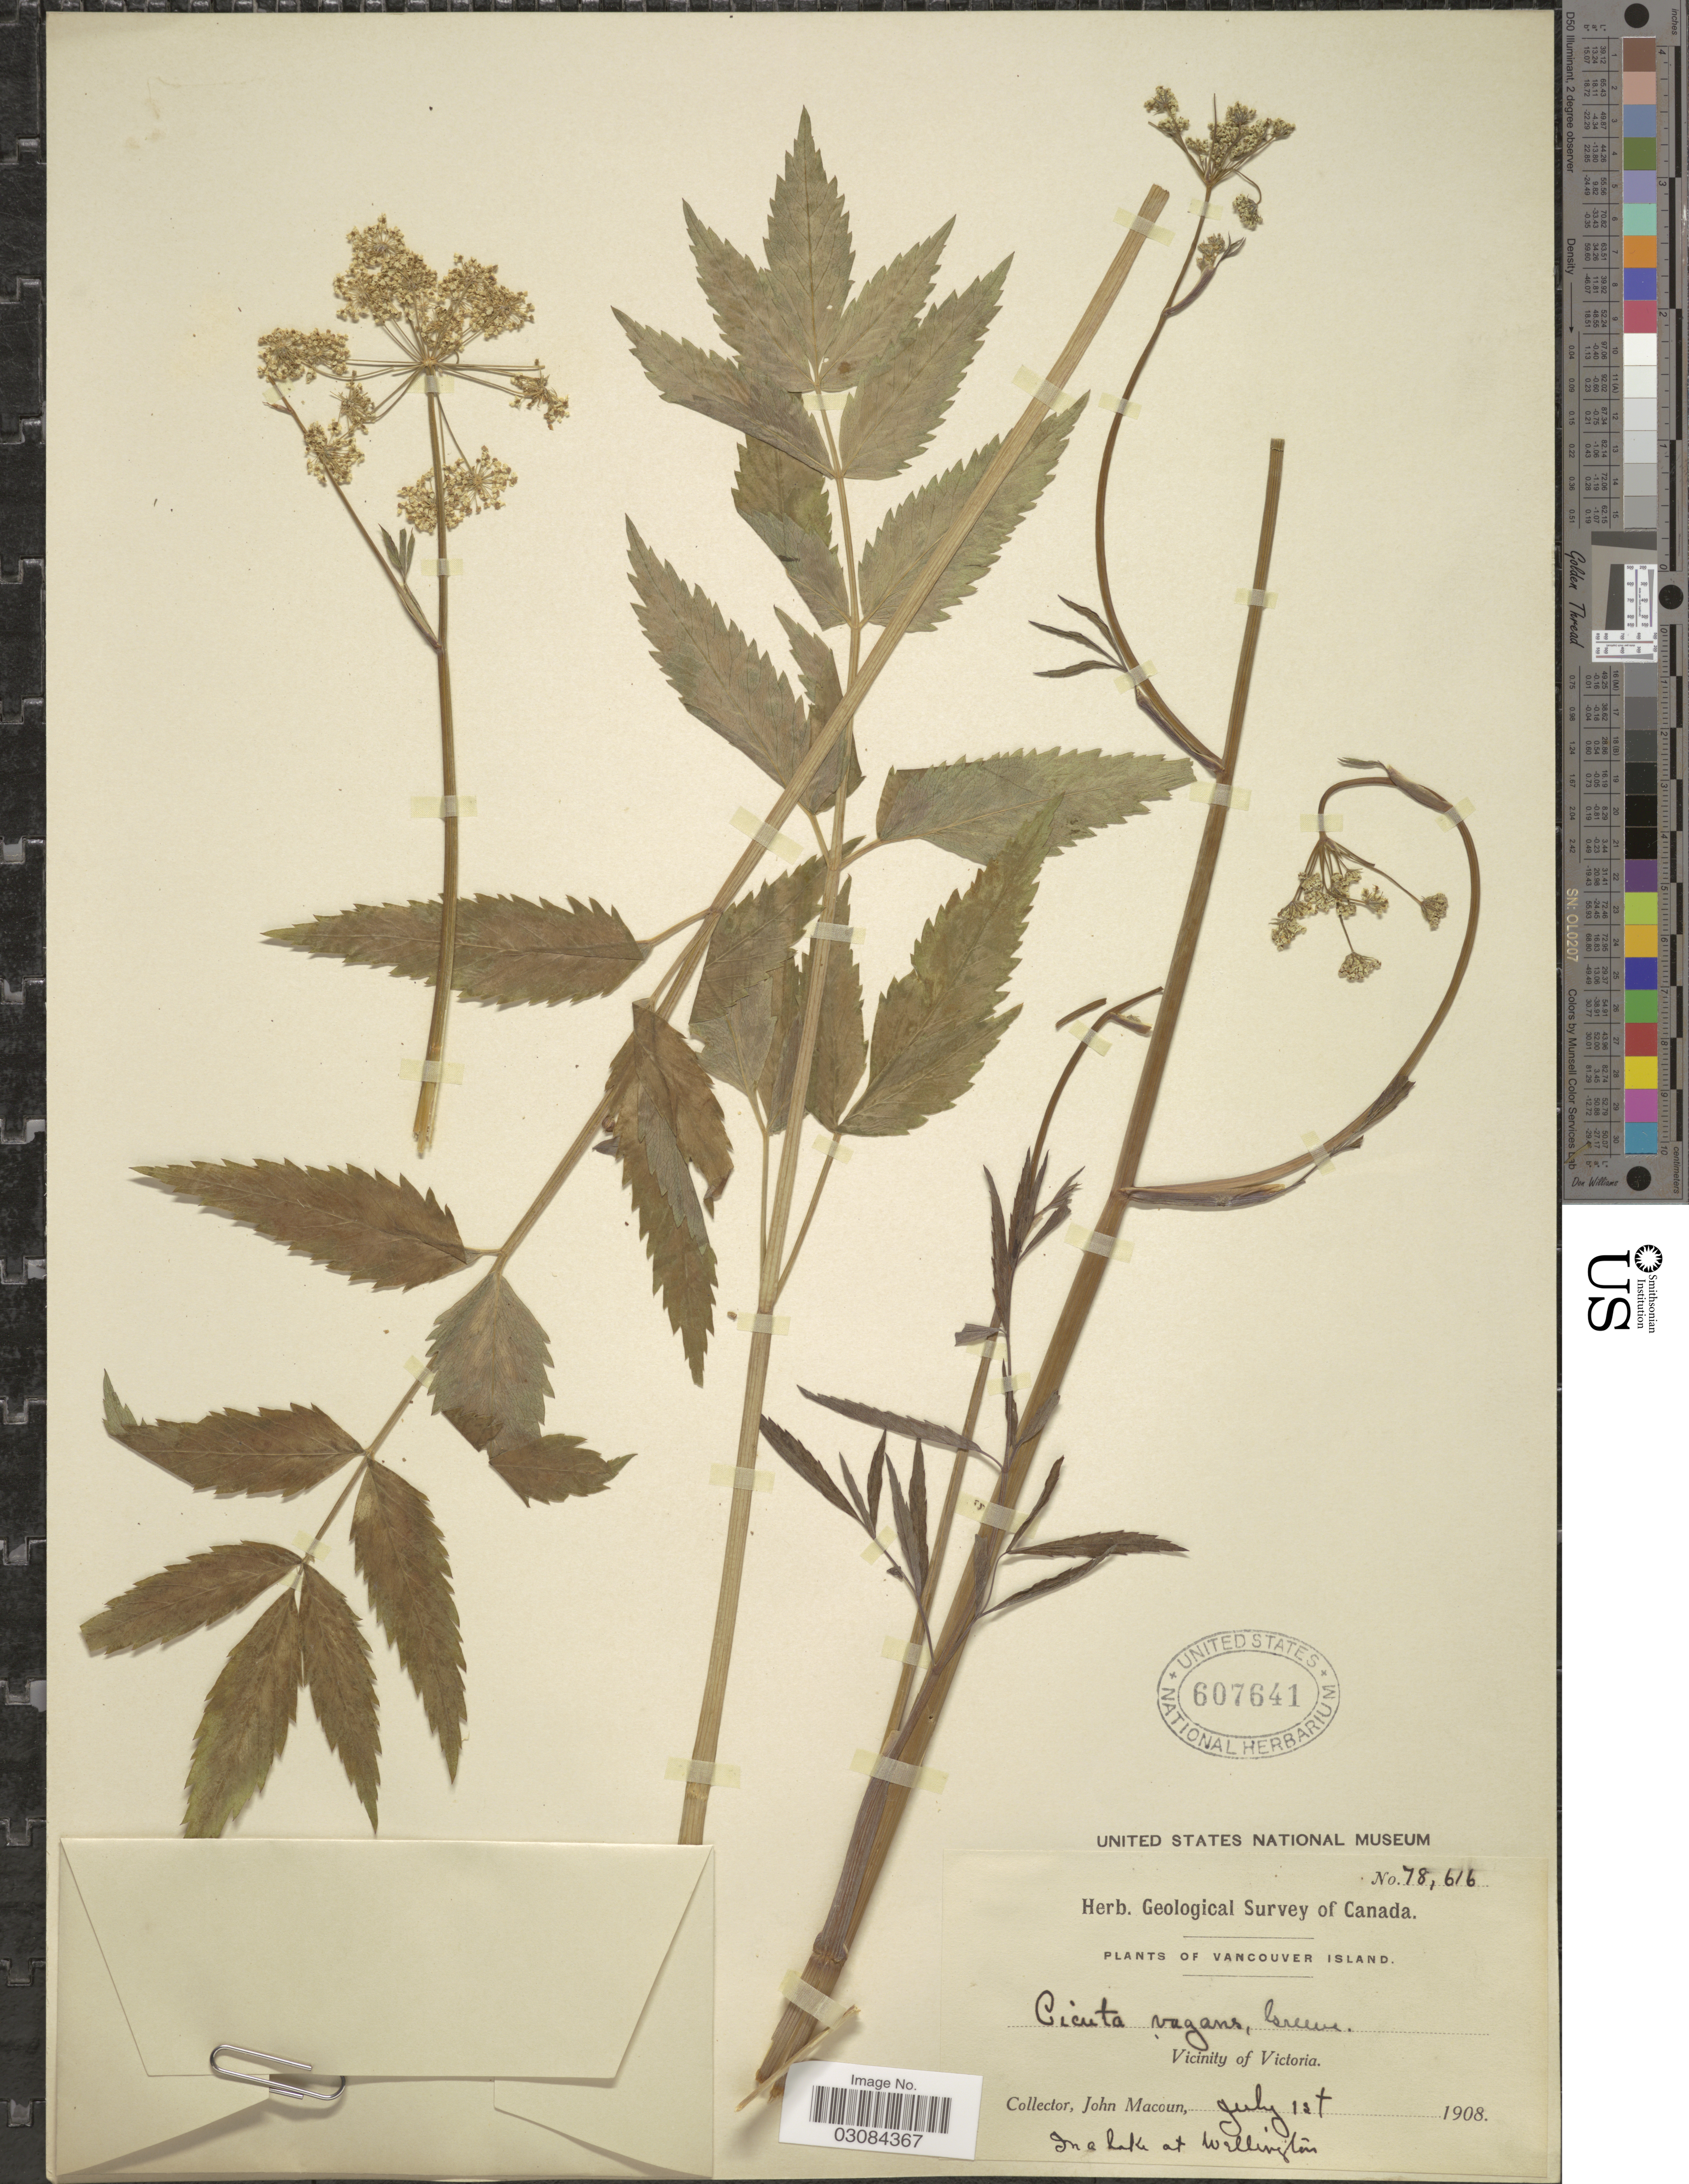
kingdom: Plantae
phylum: Tracheophyta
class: Magnoliopsida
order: Apiales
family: Apiaceae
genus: Cicuta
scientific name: Cicuta douglasii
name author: (DC.) J.M. Coult. & Rose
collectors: J. Macoun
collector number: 78616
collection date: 1908-07-01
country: Canada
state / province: British Columbia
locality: Vancouver Island. Vicinity of Victoria. In a lake at Wellington.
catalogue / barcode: US 607641